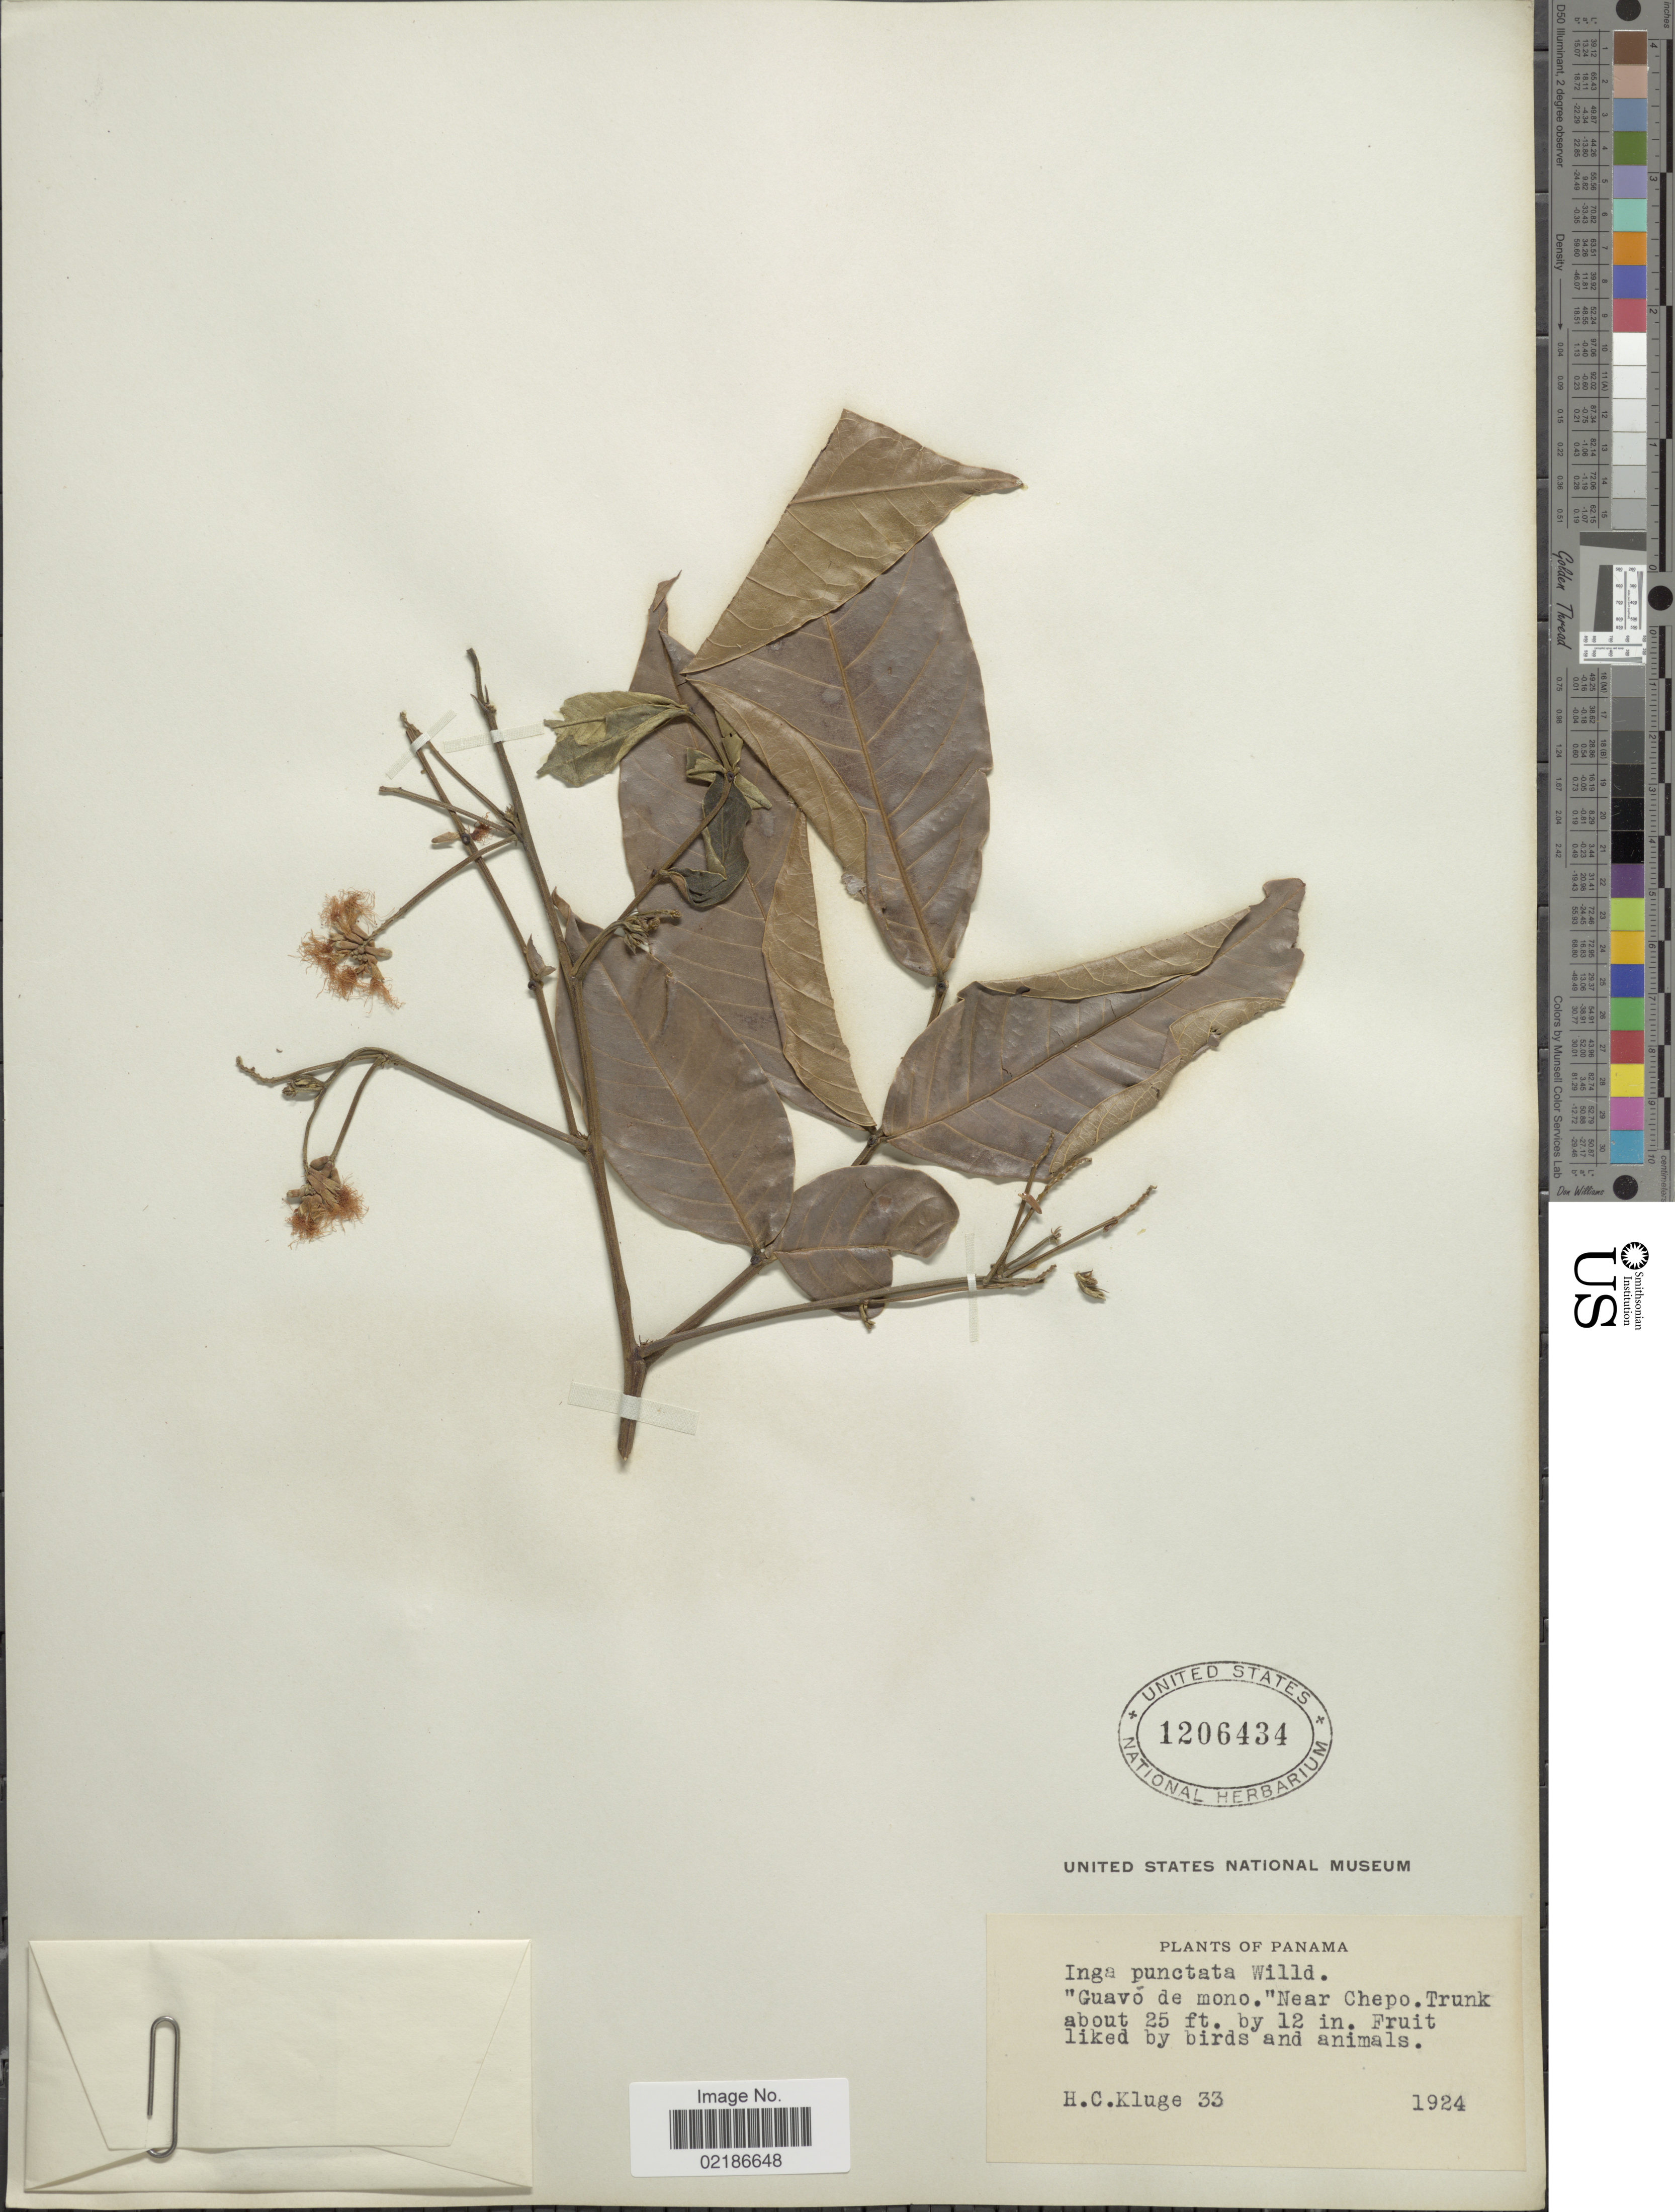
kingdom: Plantae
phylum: Tracheophyta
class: Magnoliopsida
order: Fabales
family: Fabaceae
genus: Inga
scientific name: Inga punctata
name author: Willd.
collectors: H. C. Kluge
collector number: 33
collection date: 1924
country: Panama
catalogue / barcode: US 1206434